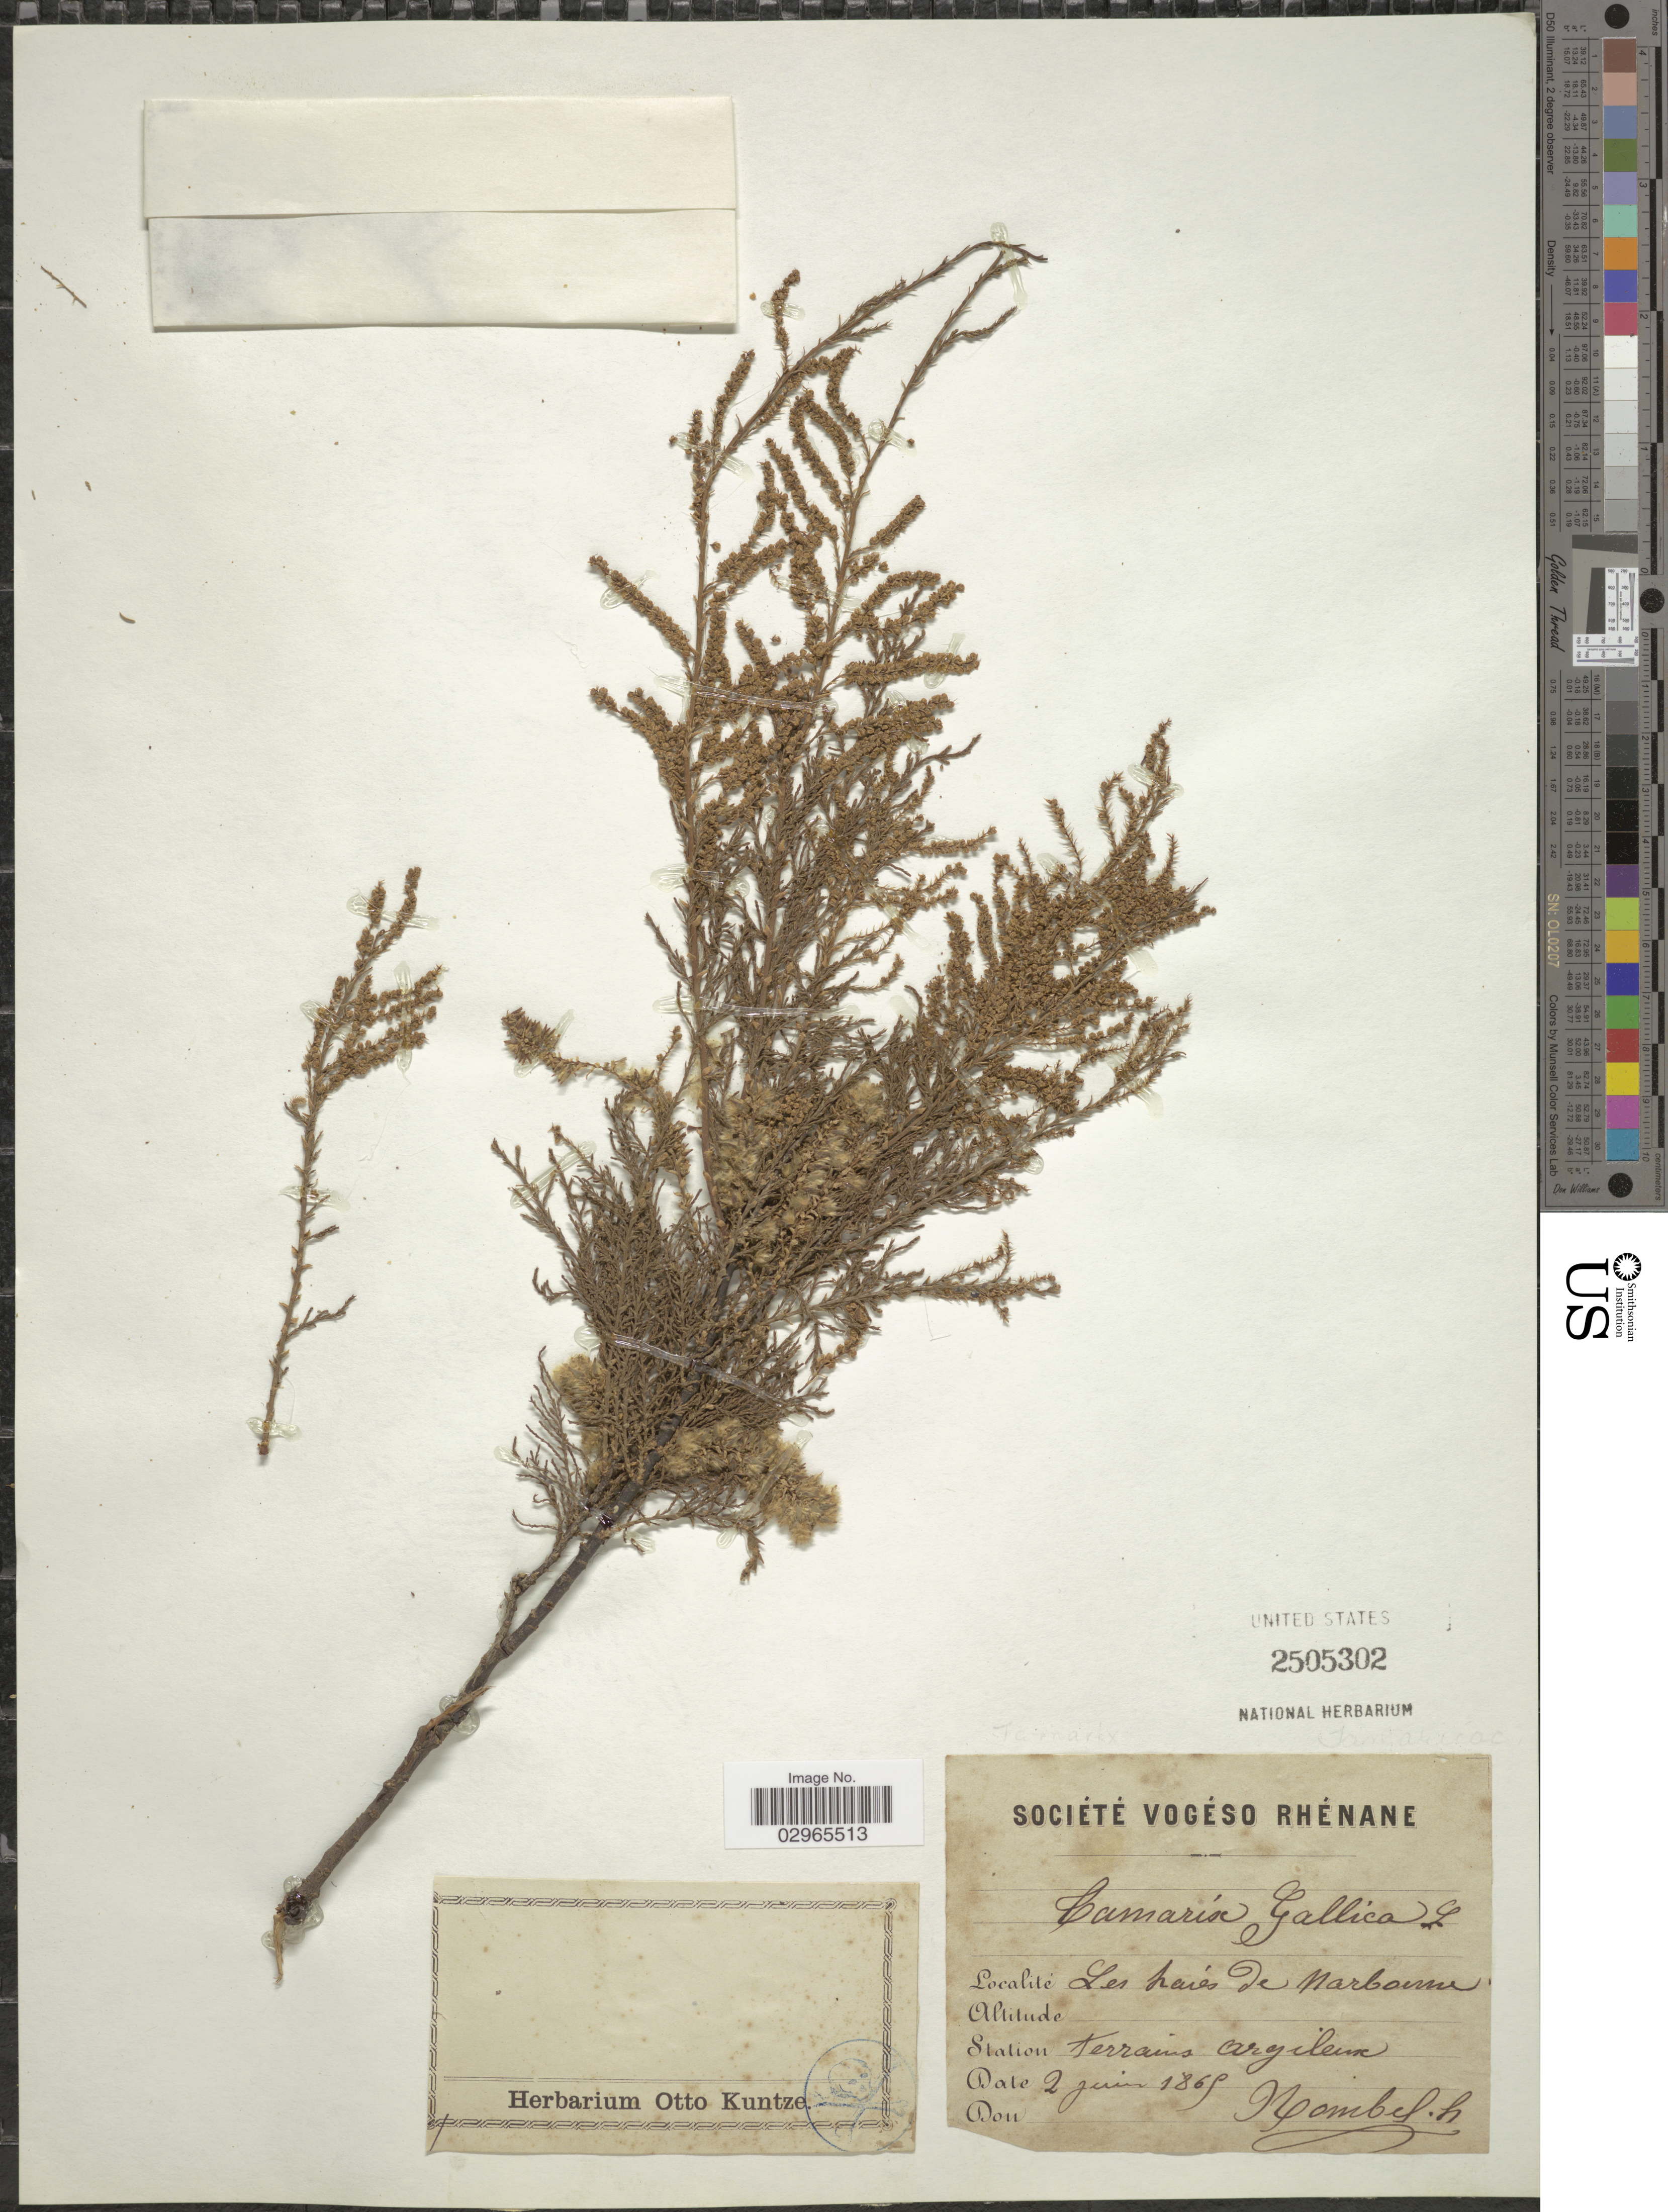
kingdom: Plantae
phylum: Tracheophyta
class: Magnoliopsida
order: Caryophyllales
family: Tamaricaceae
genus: Tamarix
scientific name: Tamarix gallica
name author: L.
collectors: H. Nombel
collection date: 1865-06-02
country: France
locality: Les haies de Narbonne.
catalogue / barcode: US 2505302